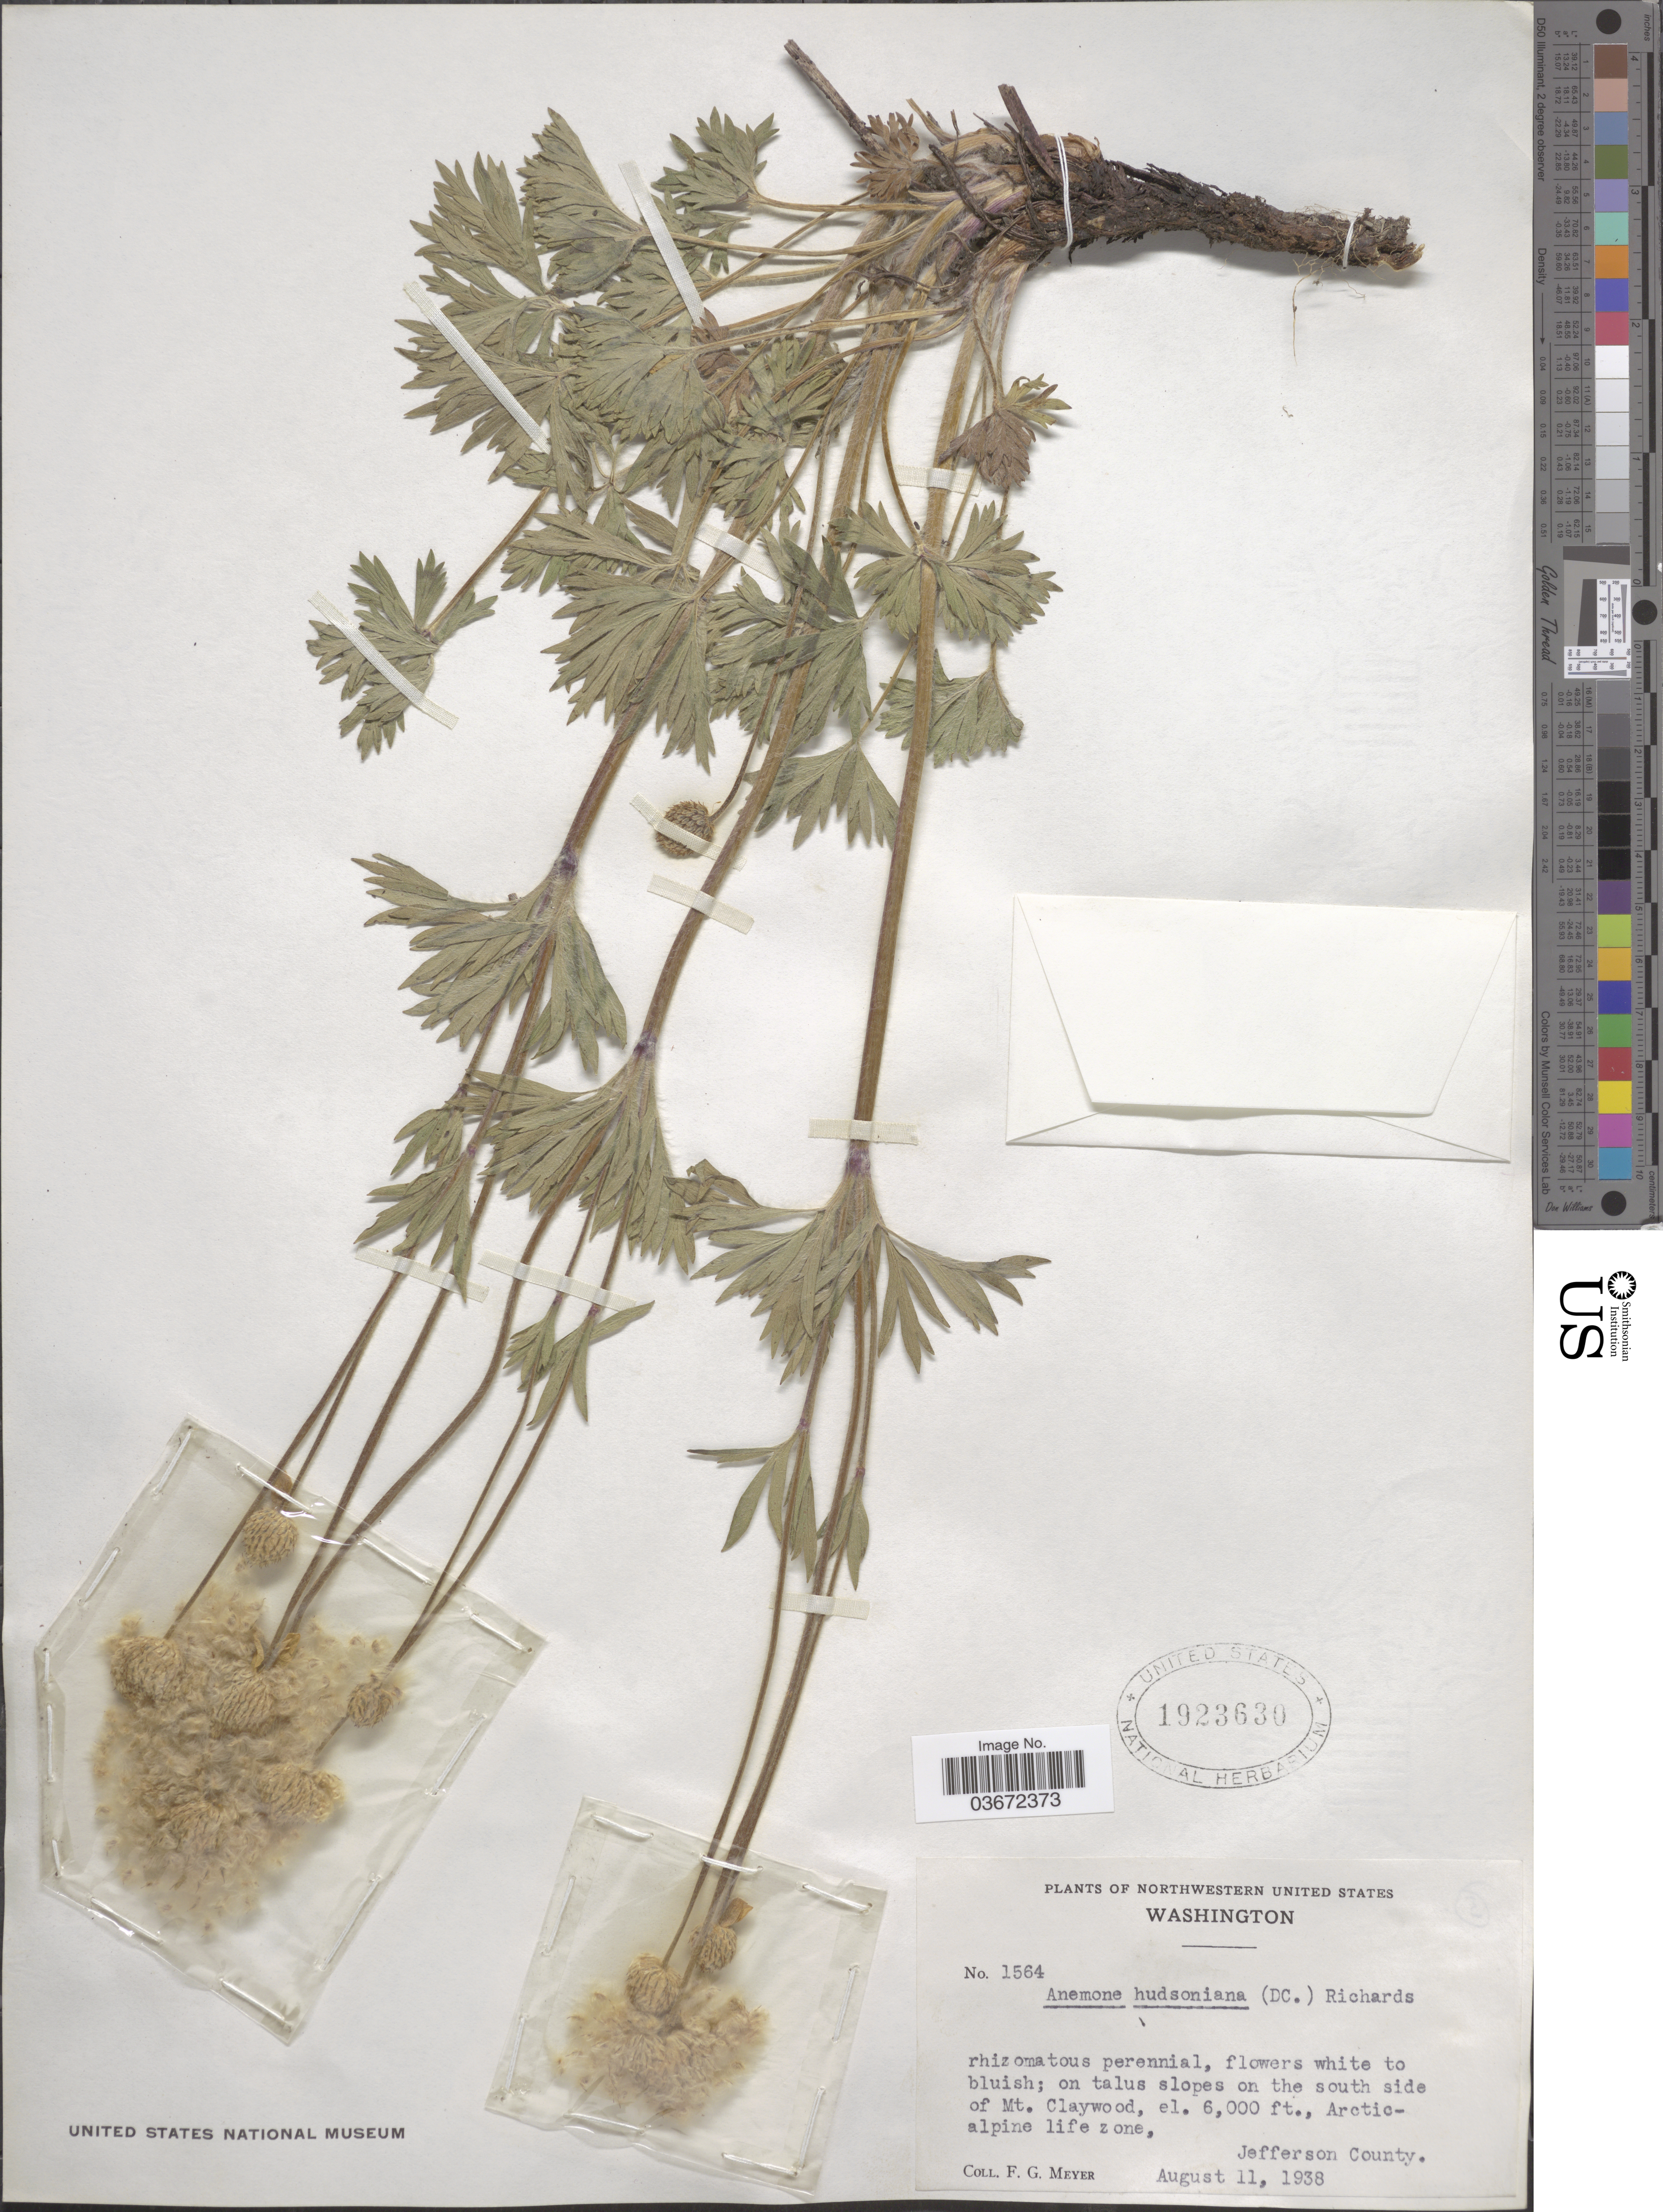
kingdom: Plantae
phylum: Tracheophyta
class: Magnoliopsida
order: Ranunculales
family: Ranunculaceae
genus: Anemone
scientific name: Anemone multifida var. hudsoniana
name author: DC.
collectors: F. G. Meyer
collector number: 1564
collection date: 1938-08-11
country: United States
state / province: Washington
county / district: Jefferson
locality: Northwestern United States. On talus slopes on the south side of Mt. Claywood, Arctic-alpine life zone, Jefferson County.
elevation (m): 1829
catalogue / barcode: US 1923630